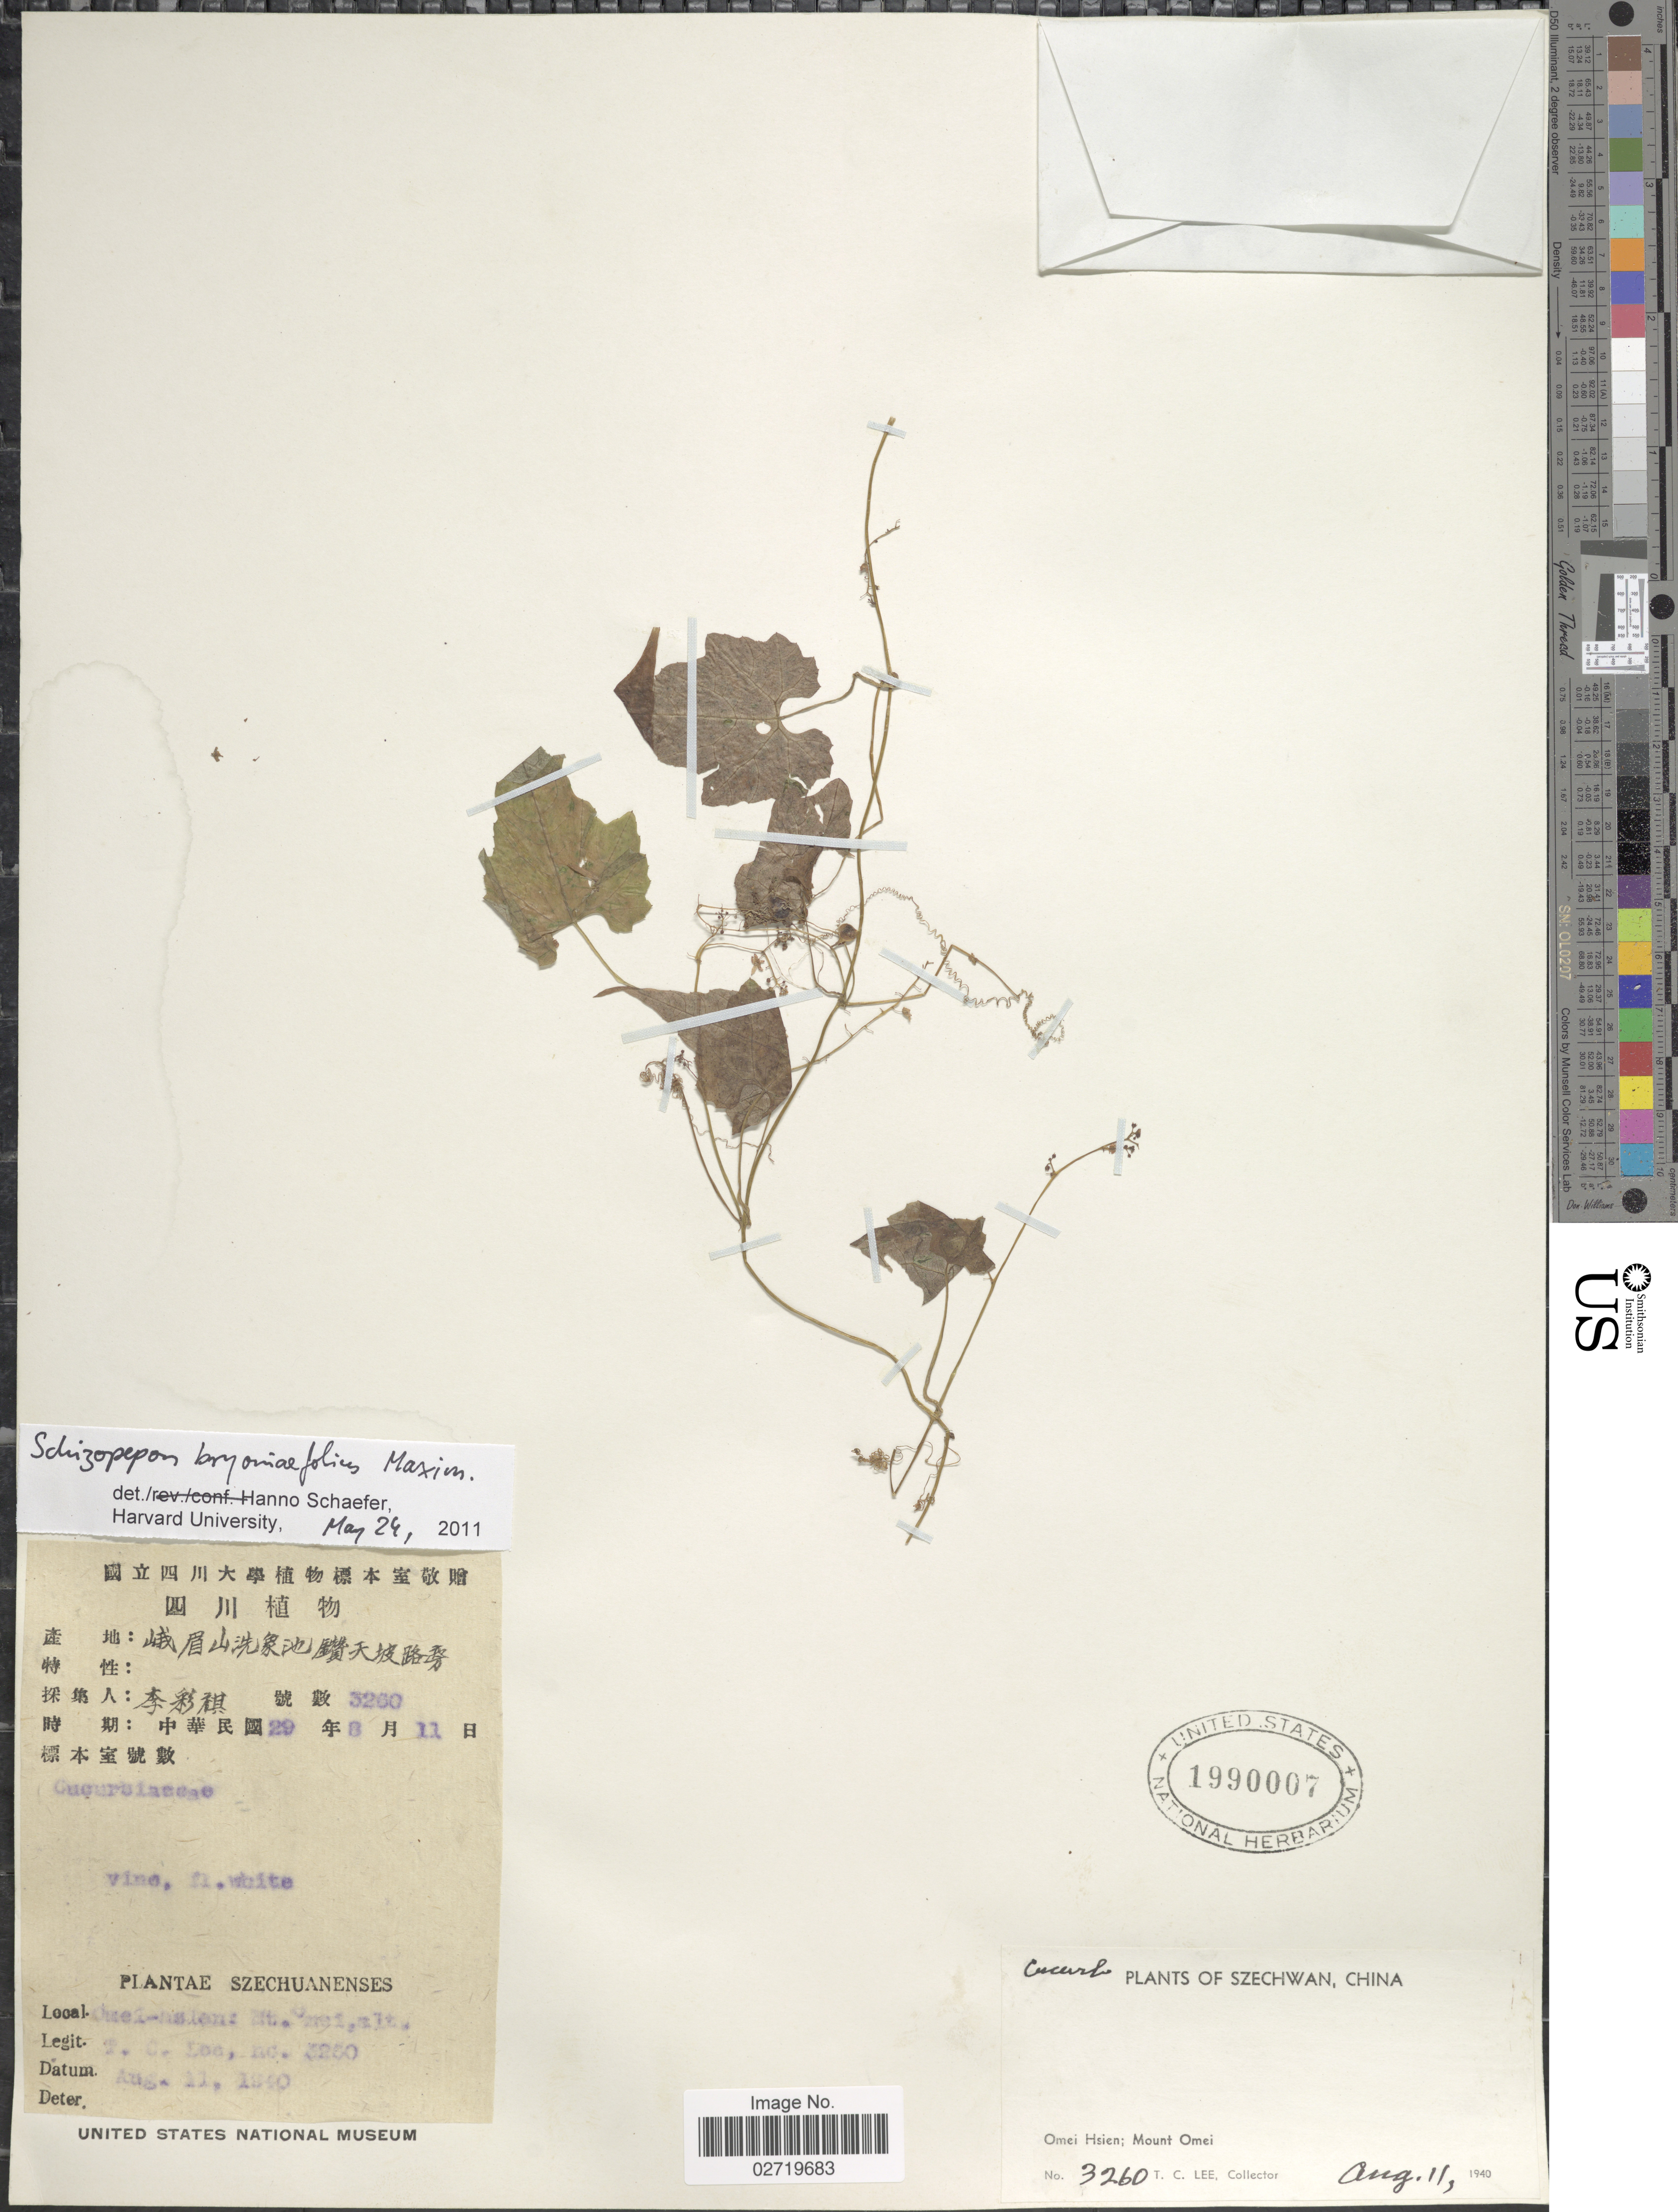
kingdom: Plantae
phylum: Tracheophyta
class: Magnoliopsida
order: Cucurbitales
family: Cucurbitaceae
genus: Schizopepon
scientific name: Schizopepon bryoniifolius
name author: Maxim.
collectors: T. Lee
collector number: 3260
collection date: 1940-08-11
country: China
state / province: Sichuan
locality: Szechwan, Omei hsien; Mount Omei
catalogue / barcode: US 1990007